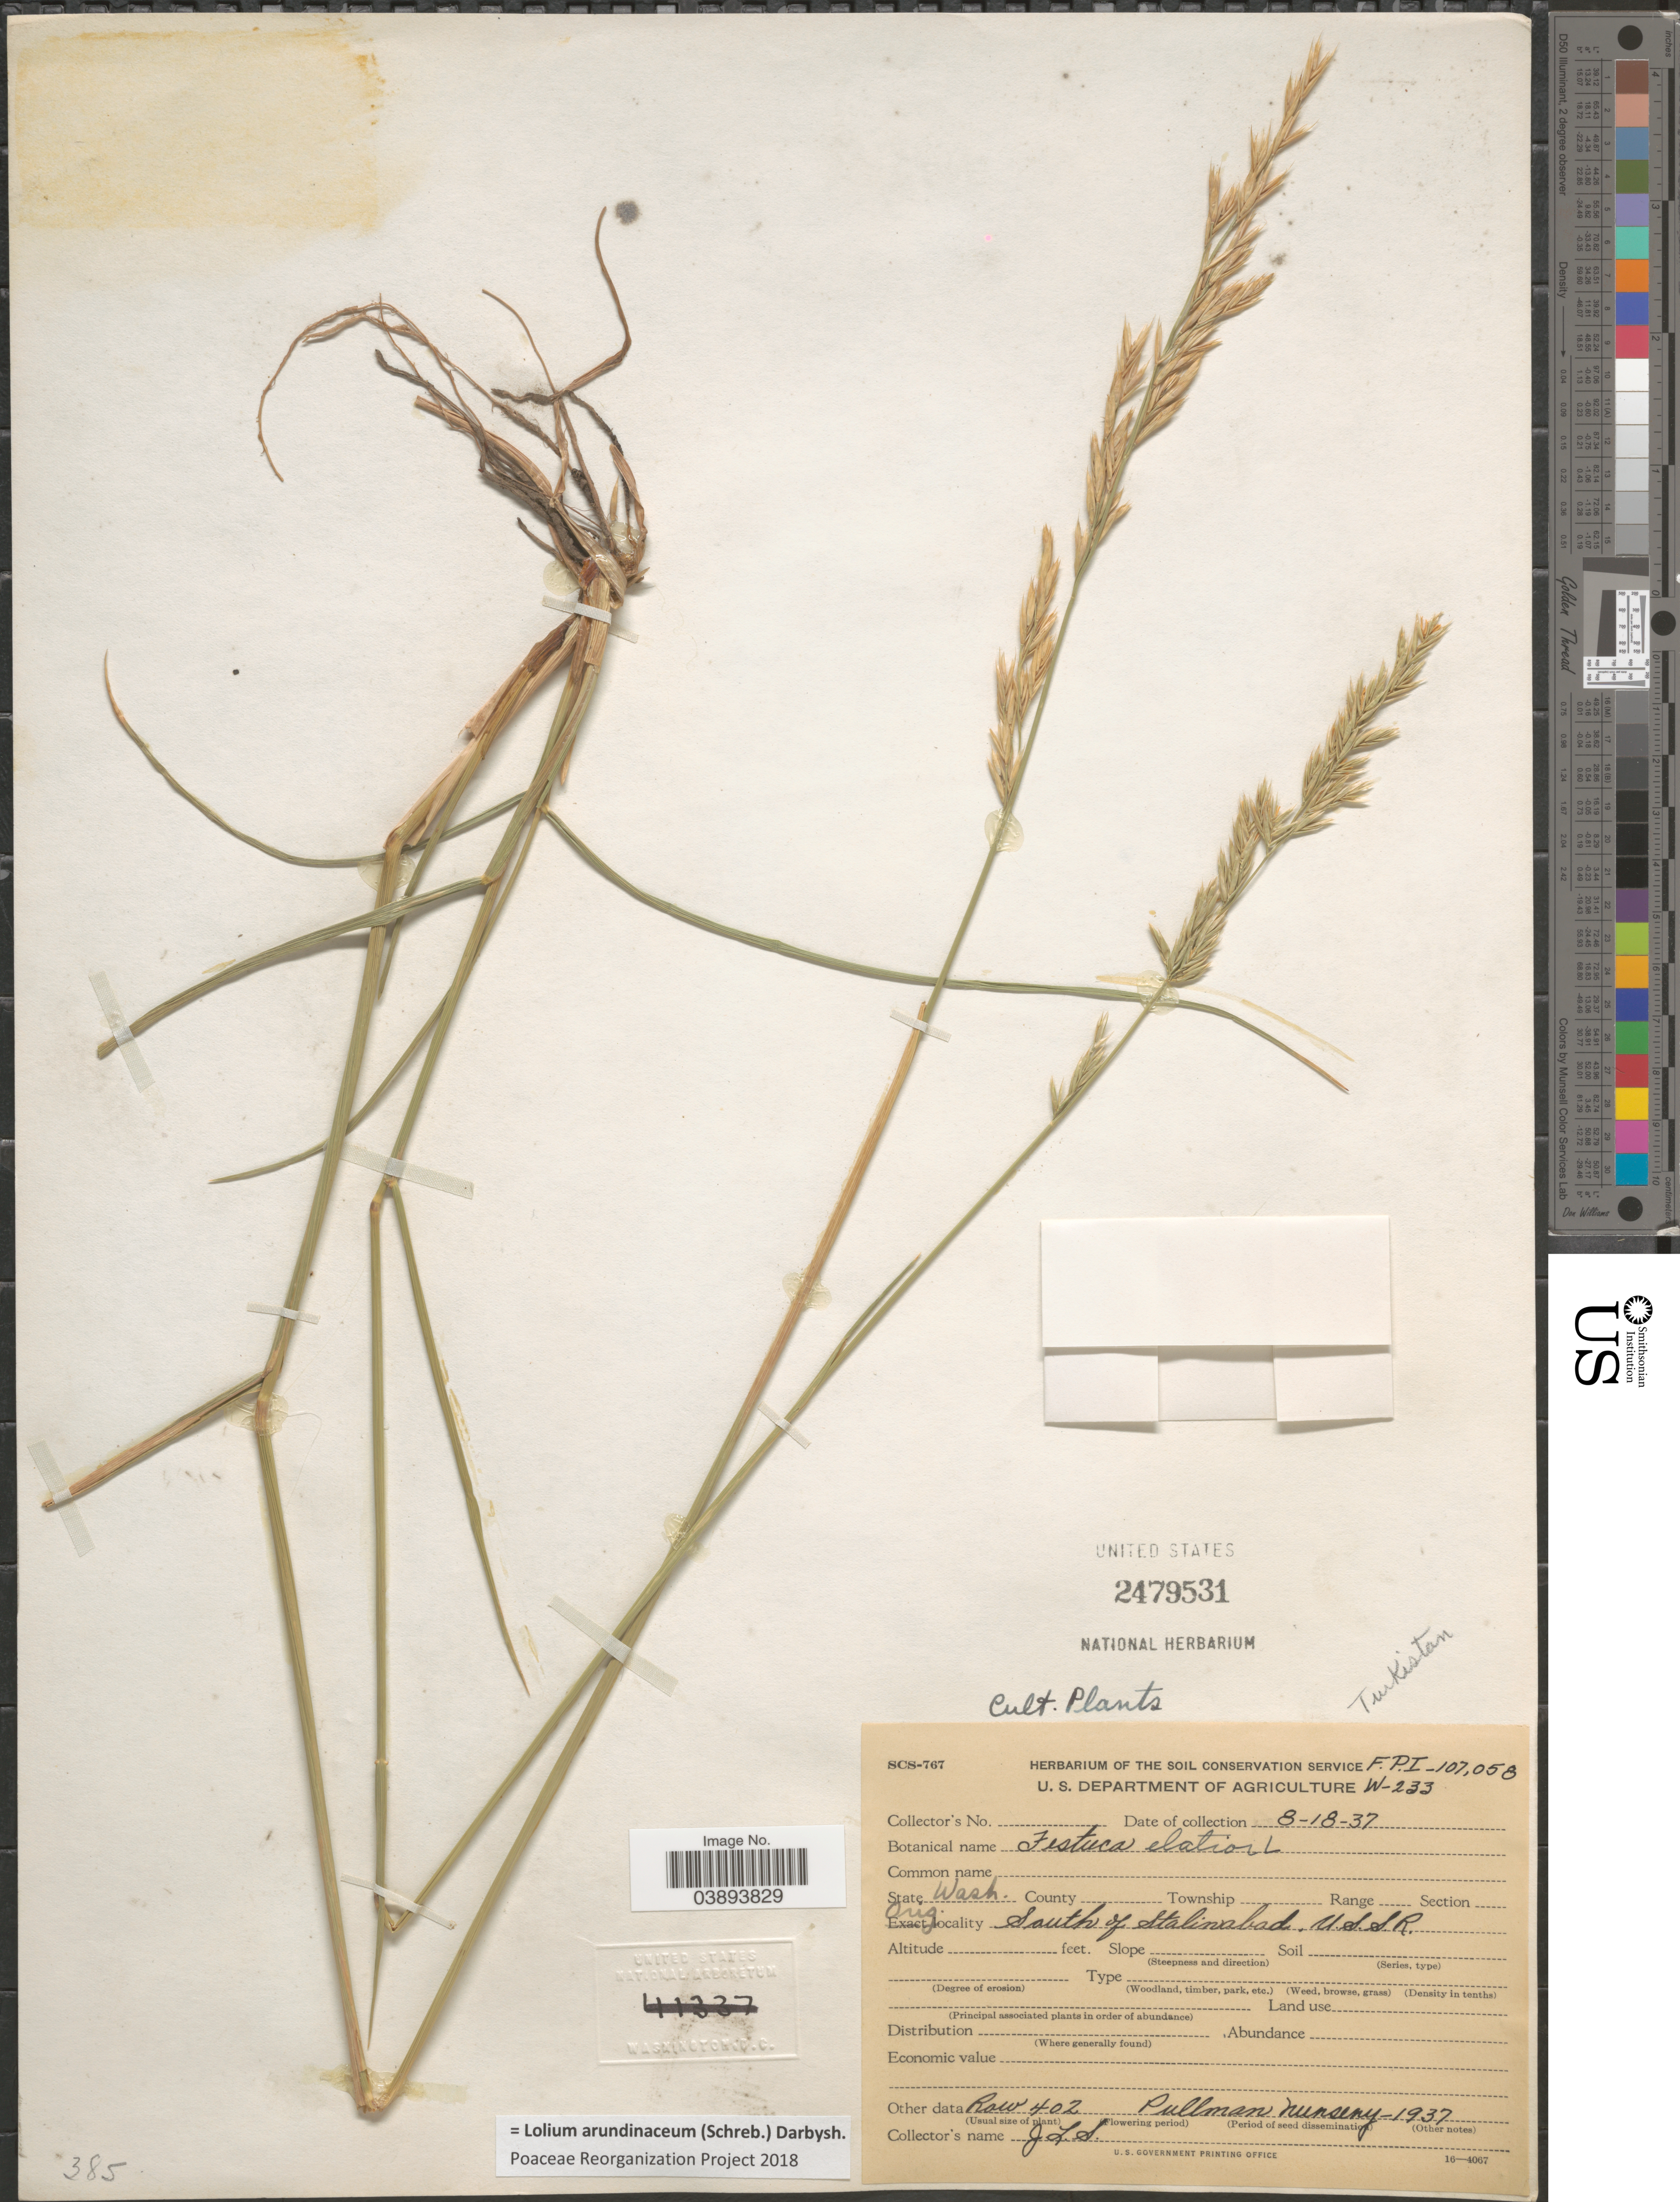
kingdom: Plantae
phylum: Tracheophyta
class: Liliopsida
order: Poales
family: Poaceae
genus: Lolium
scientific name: Lolium arundinaceum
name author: (Schreb.) Darbysh.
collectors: J. L. S.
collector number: FPI-107058/W-233 ?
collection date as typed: Transcribed d/m/y: 18/8/37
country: United States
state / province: Washington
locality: Row 402.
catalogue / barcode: US 2479531